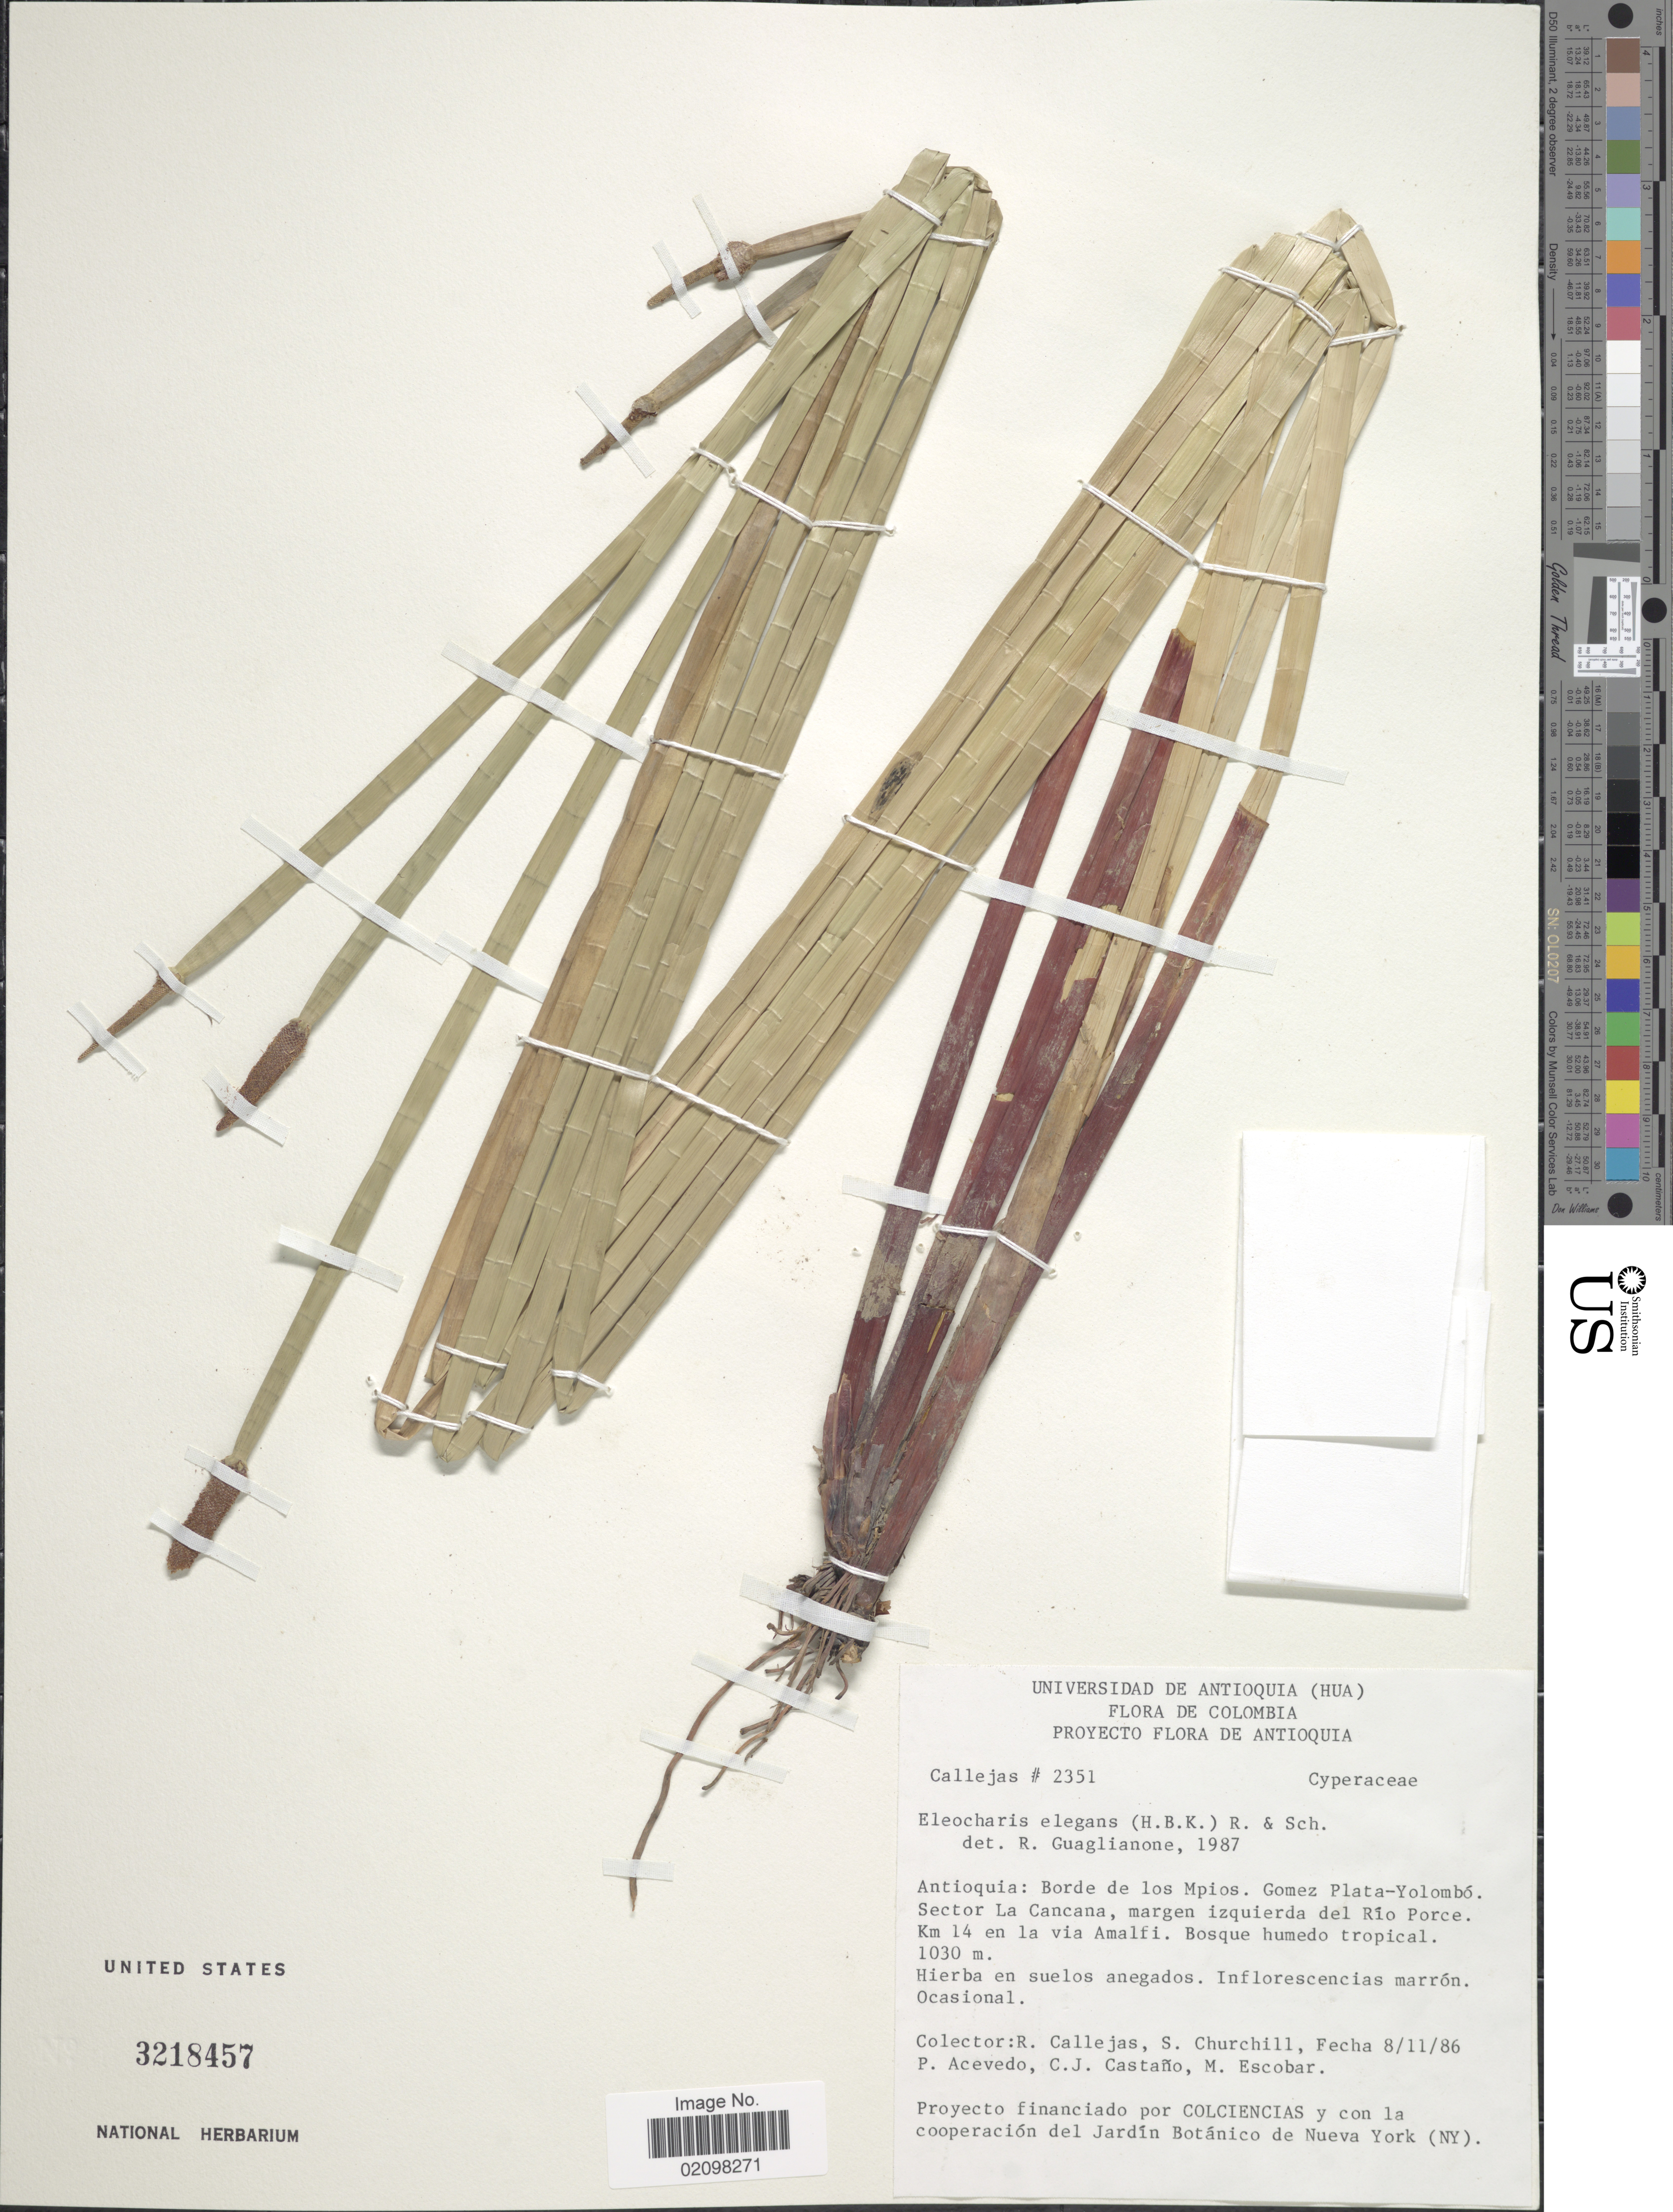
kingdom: Plantae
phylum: Tracheophyta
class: Liliopsida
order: Poales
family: Cyperaceae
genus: Eleocharis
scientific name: Eleocharis elegans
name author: (Kunth) Roem. & Schult.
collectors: R. Callejas, S. Churchill, P. Acevedo-Rodr., C. Castaño & M. Escobar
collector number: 2351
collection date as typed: Transcribed d/m/y: 8/11/86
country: Colombia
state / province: Antioquia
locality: Borde de los Mpios. Gomez Plata-Yolombó. Sector La Cancana, margen izquierda del Río Porce. Km 14 en la via Amalfi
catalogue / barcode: US 3218457